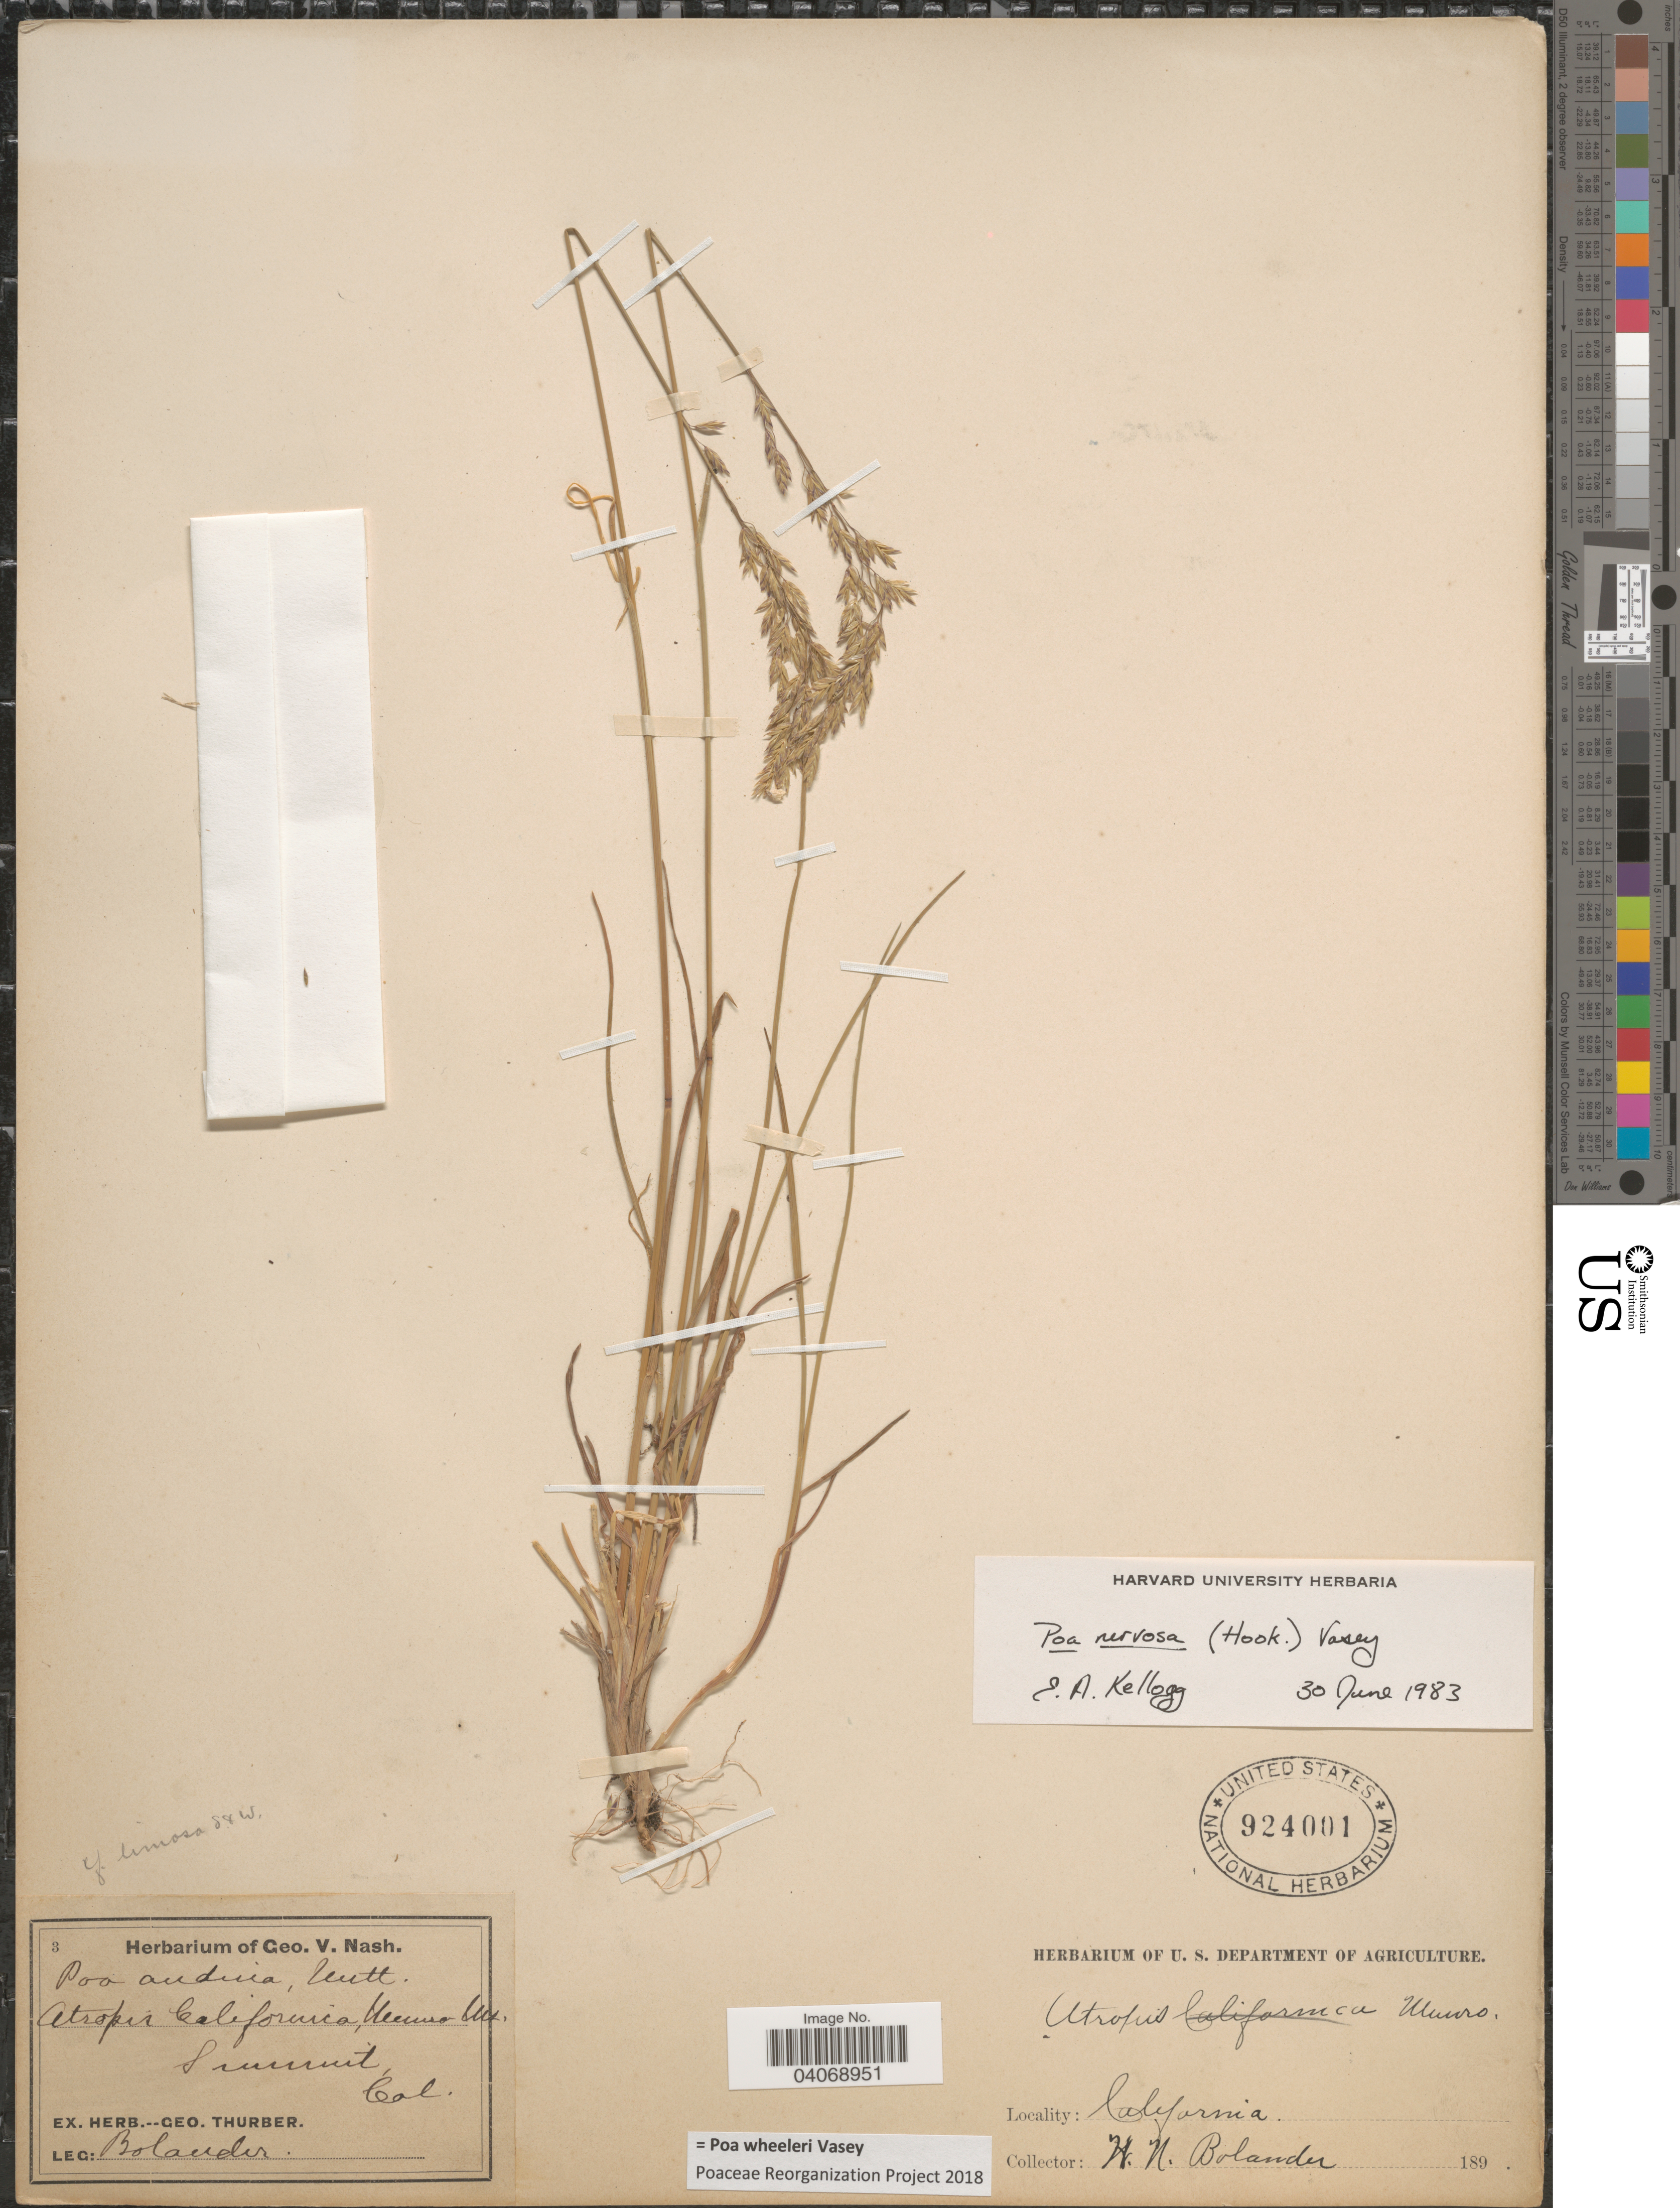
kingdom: Plantae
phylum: Tracheophyta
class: Liliopsida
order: Poales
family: Poaceae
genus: Poa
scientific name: Poa wheeleri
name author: Vasey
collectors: H. Bolander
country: United States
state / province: California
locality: Summit.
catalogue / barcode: US 924001